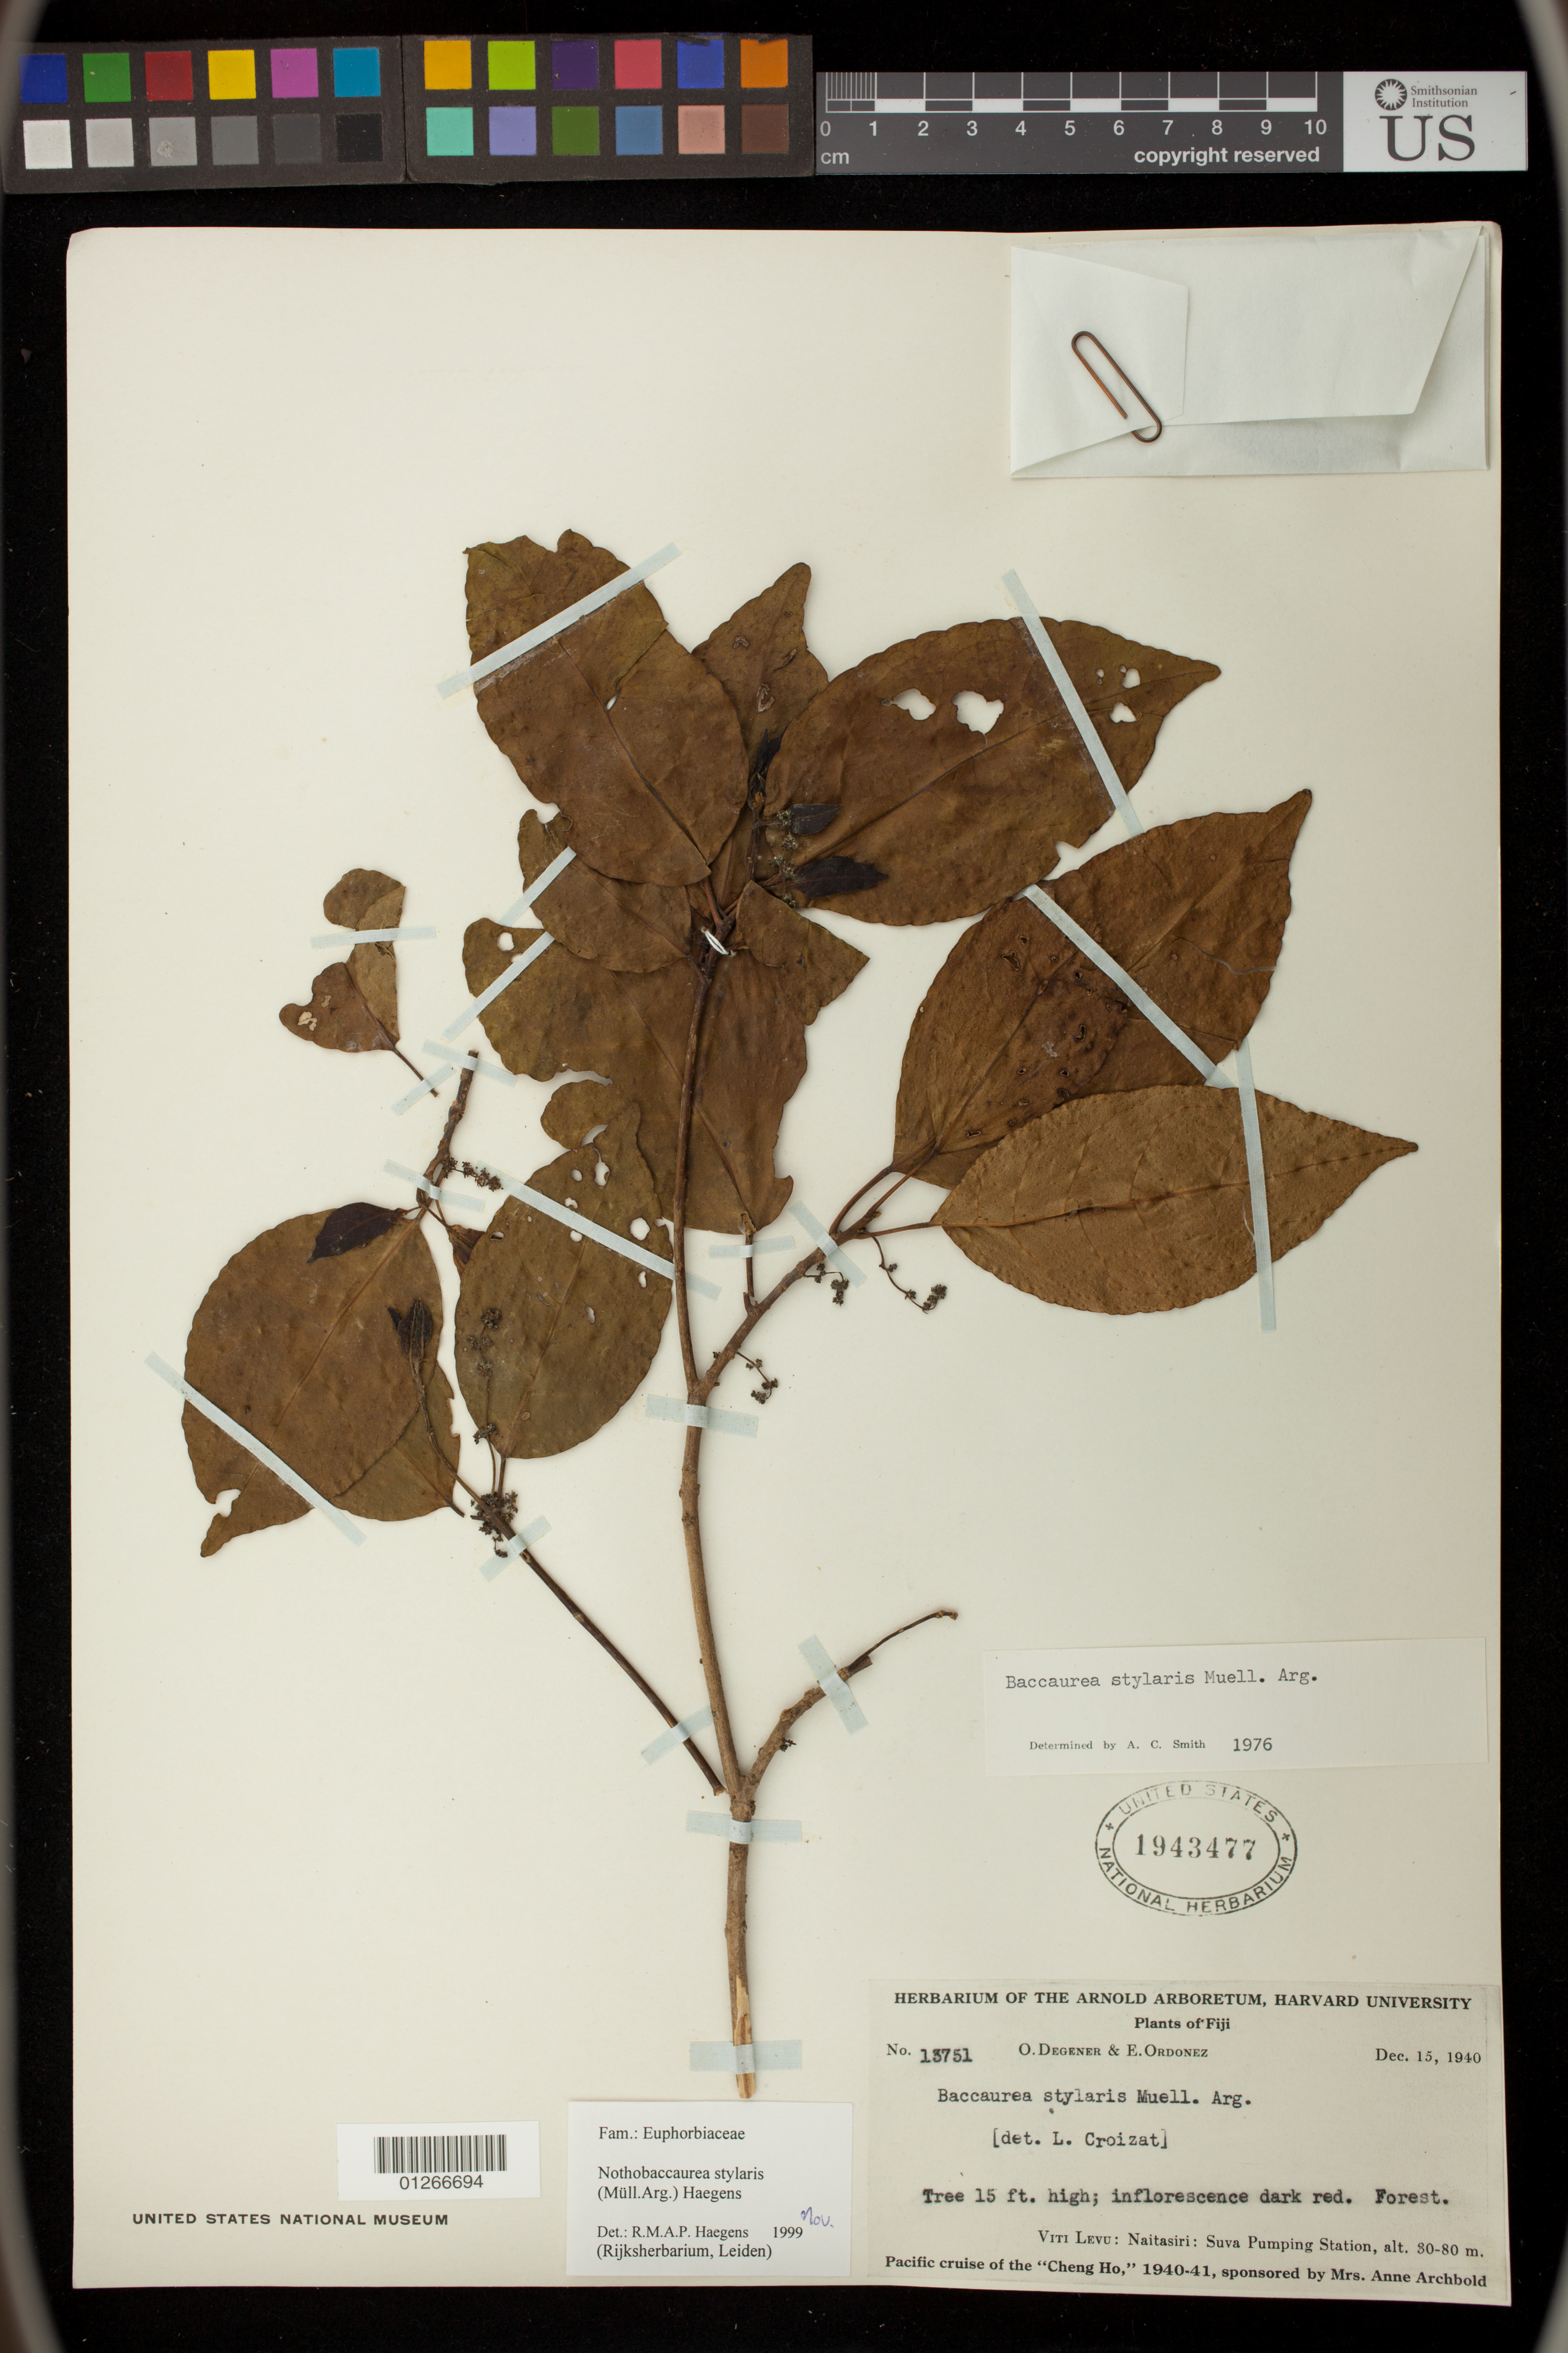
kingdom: Plantae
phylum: Tracheophyta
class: Magnoliopsida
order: Malpighiales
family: Phyllanthaceae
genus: Nothobaccaurea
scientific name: Nothobaccaurea stylaris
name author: (Müll. Arg.) Haegens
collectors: O. Degener & E. Ordonez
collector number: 13751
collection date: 1940-12-15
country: Fiji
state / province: Central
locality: Viti Levu: Naitasiri: Suva Pumping Station.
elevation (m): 30